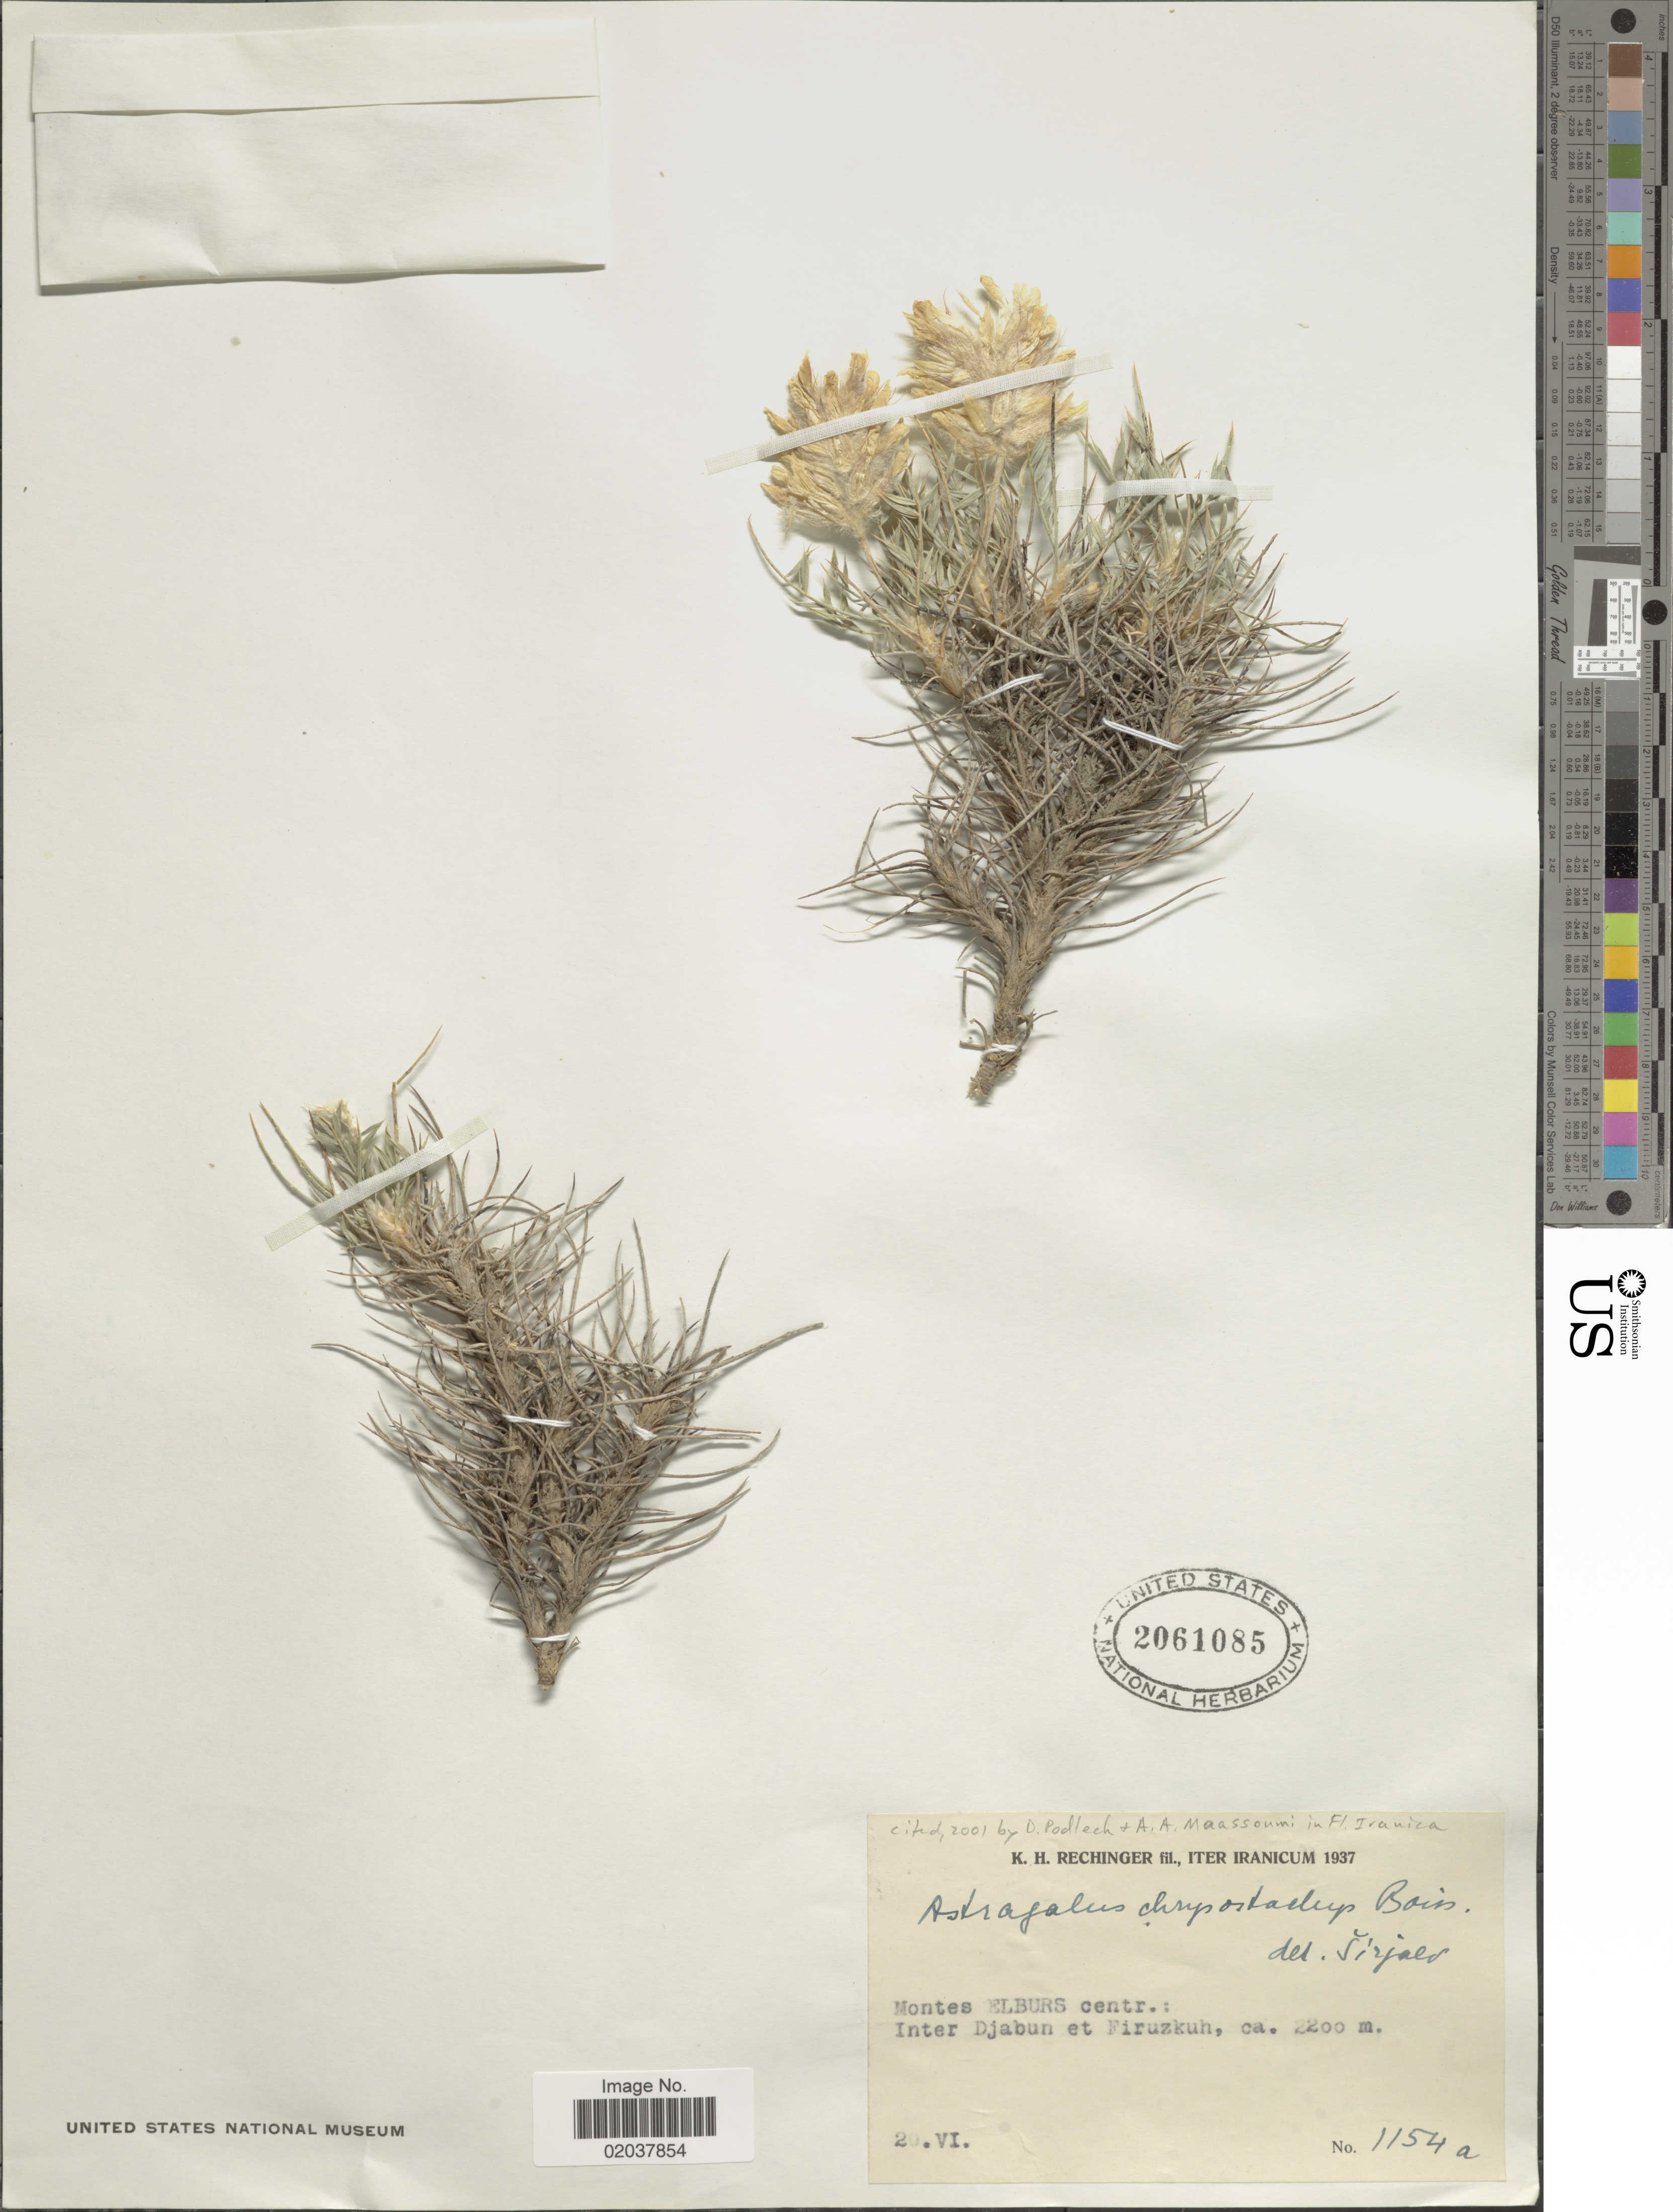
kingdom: Plantae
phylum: Tracheophyta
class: Magnoliopsida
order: Fabales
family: Fabaceae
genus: Astragalus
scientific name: Astragalus chrysostachys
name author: Boiss.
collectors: K. H. Rechinger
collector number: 1154a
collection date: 1937-06-20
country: Iran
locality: Montes Elburs centr., inter Djabun et Firuzkuh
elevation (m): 2200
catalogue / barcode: US 2061085